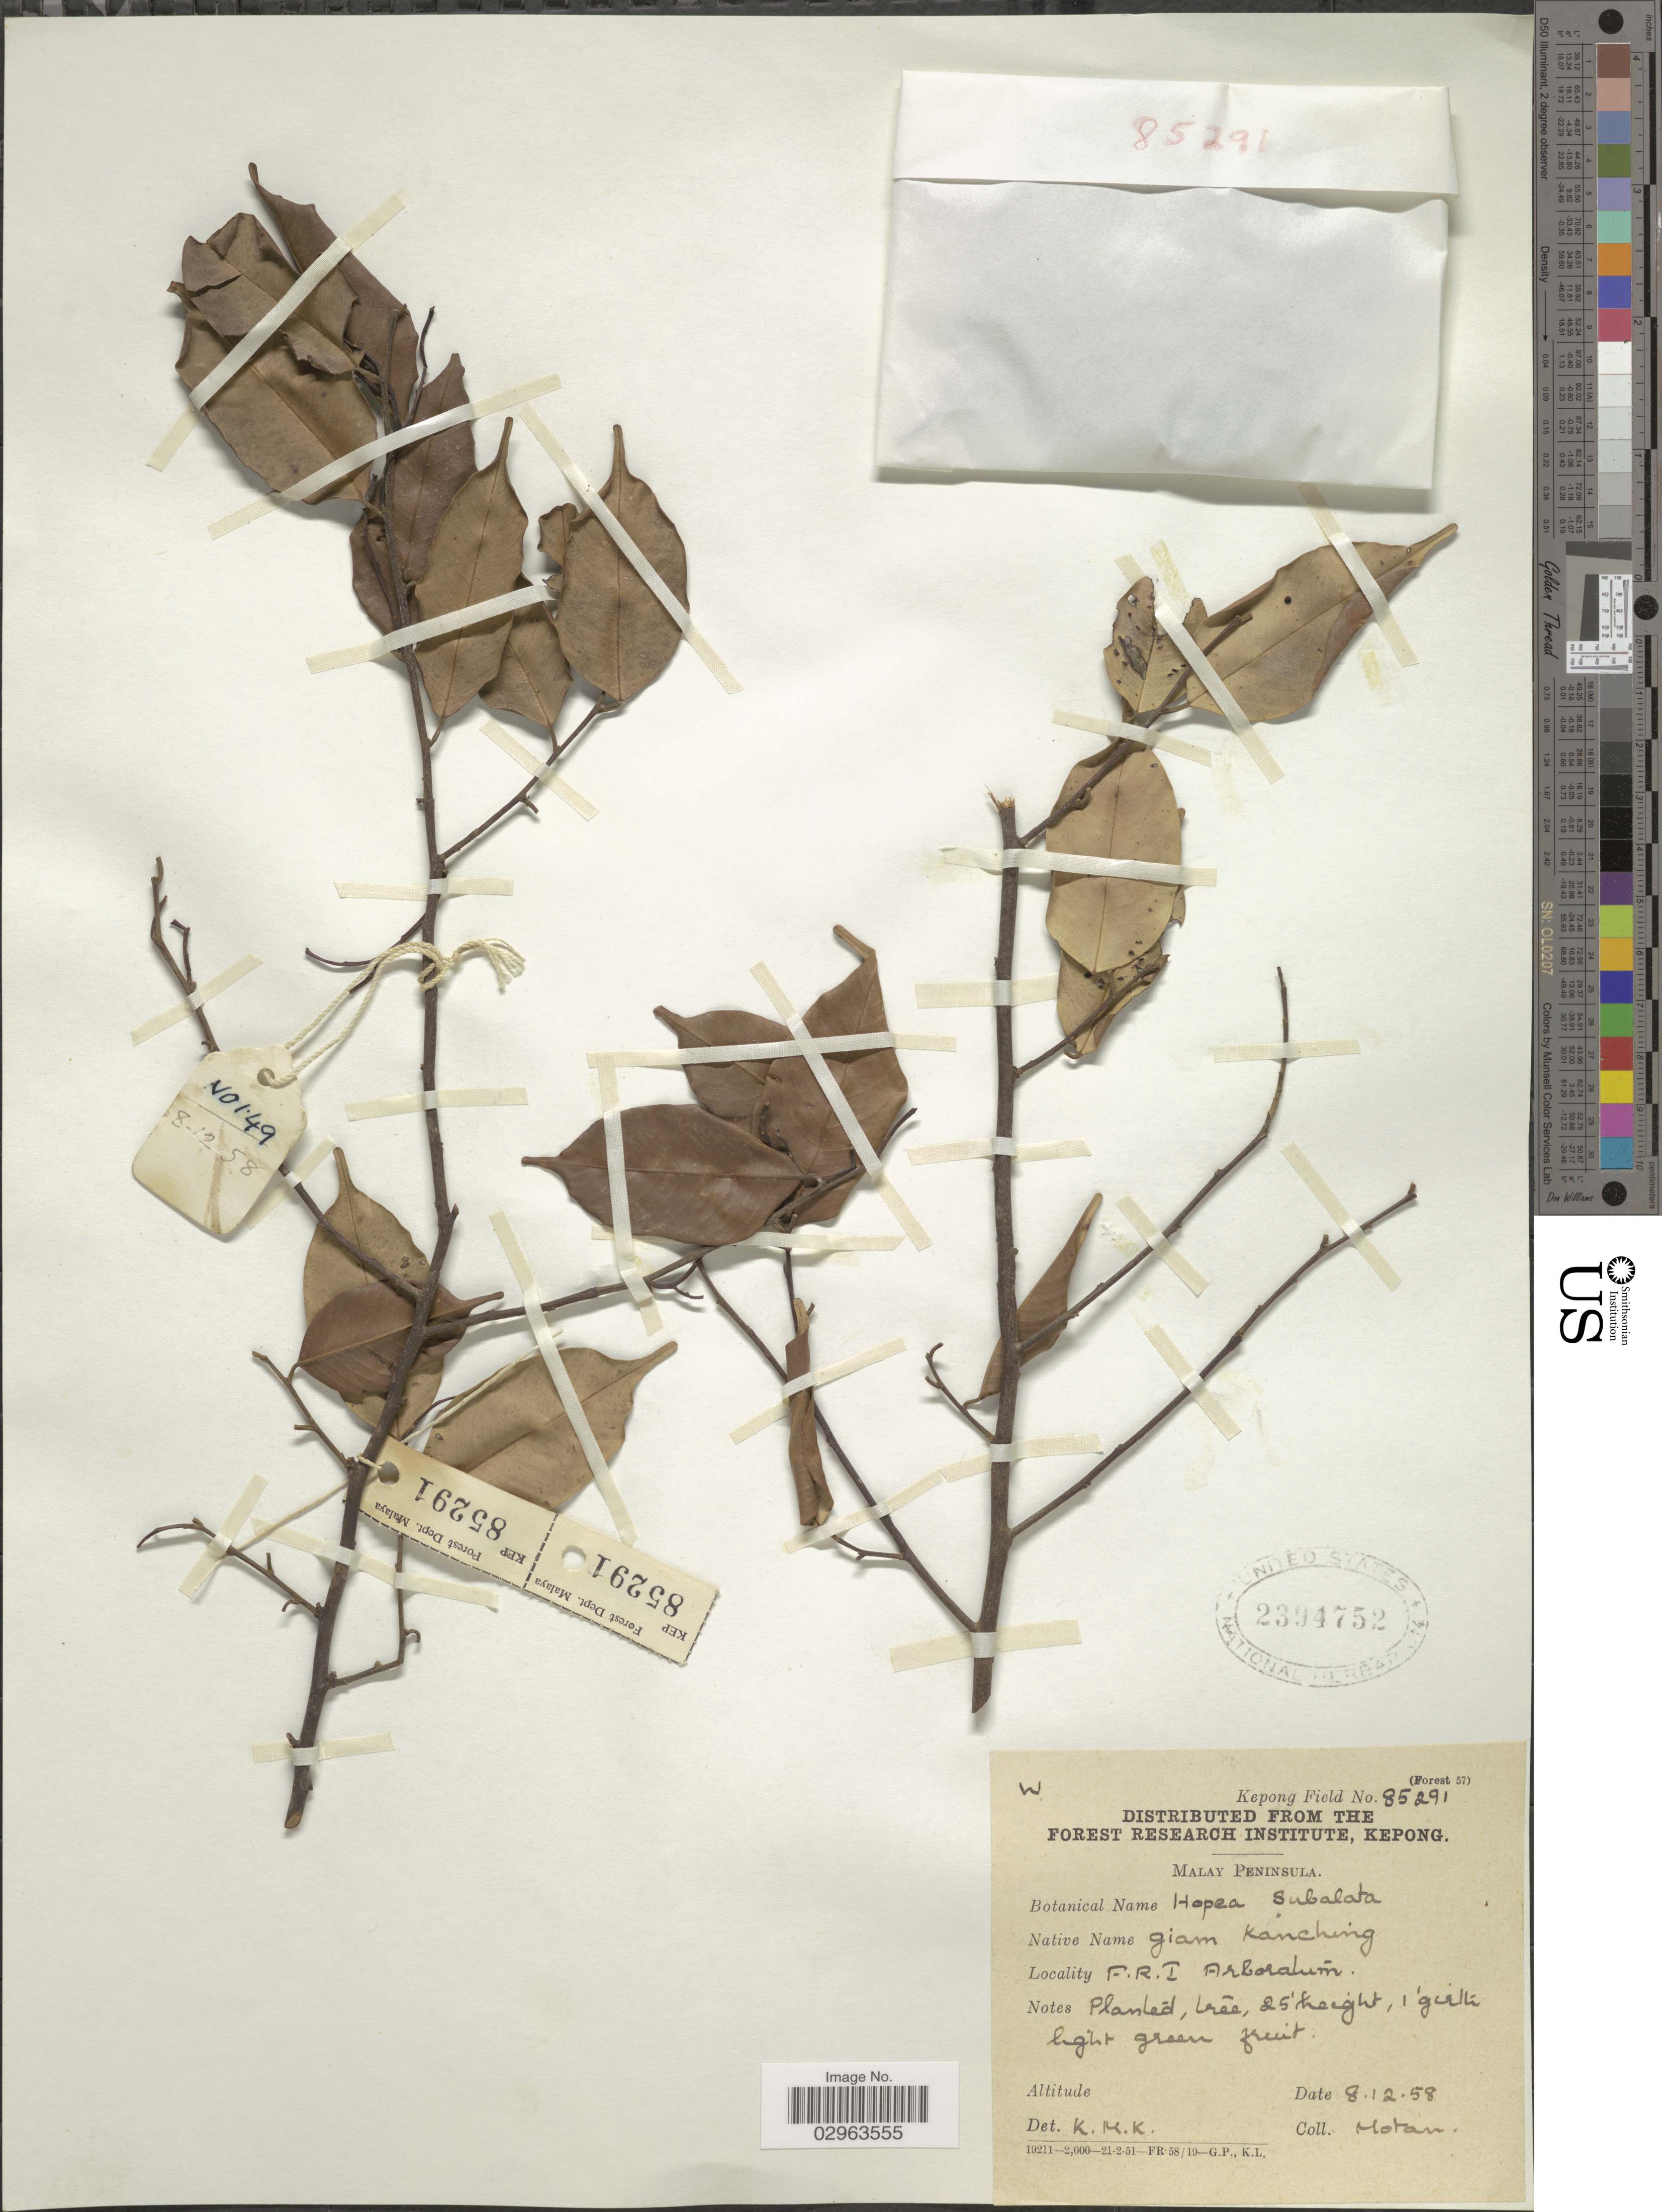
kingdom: Plantae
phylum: Tracheophyta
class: Magnoliopsida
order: Malvales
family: Dipterocarpaceae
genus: Hopea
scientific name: Hopea subalata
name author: Symington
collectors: -. Motan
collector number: Kepong Field? 85291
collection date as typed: Transcribed d/m/y: 8/12/58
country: Malaysia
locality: Malay Peninsula. F.R.I. Arboratum.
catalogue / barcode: US 2394752